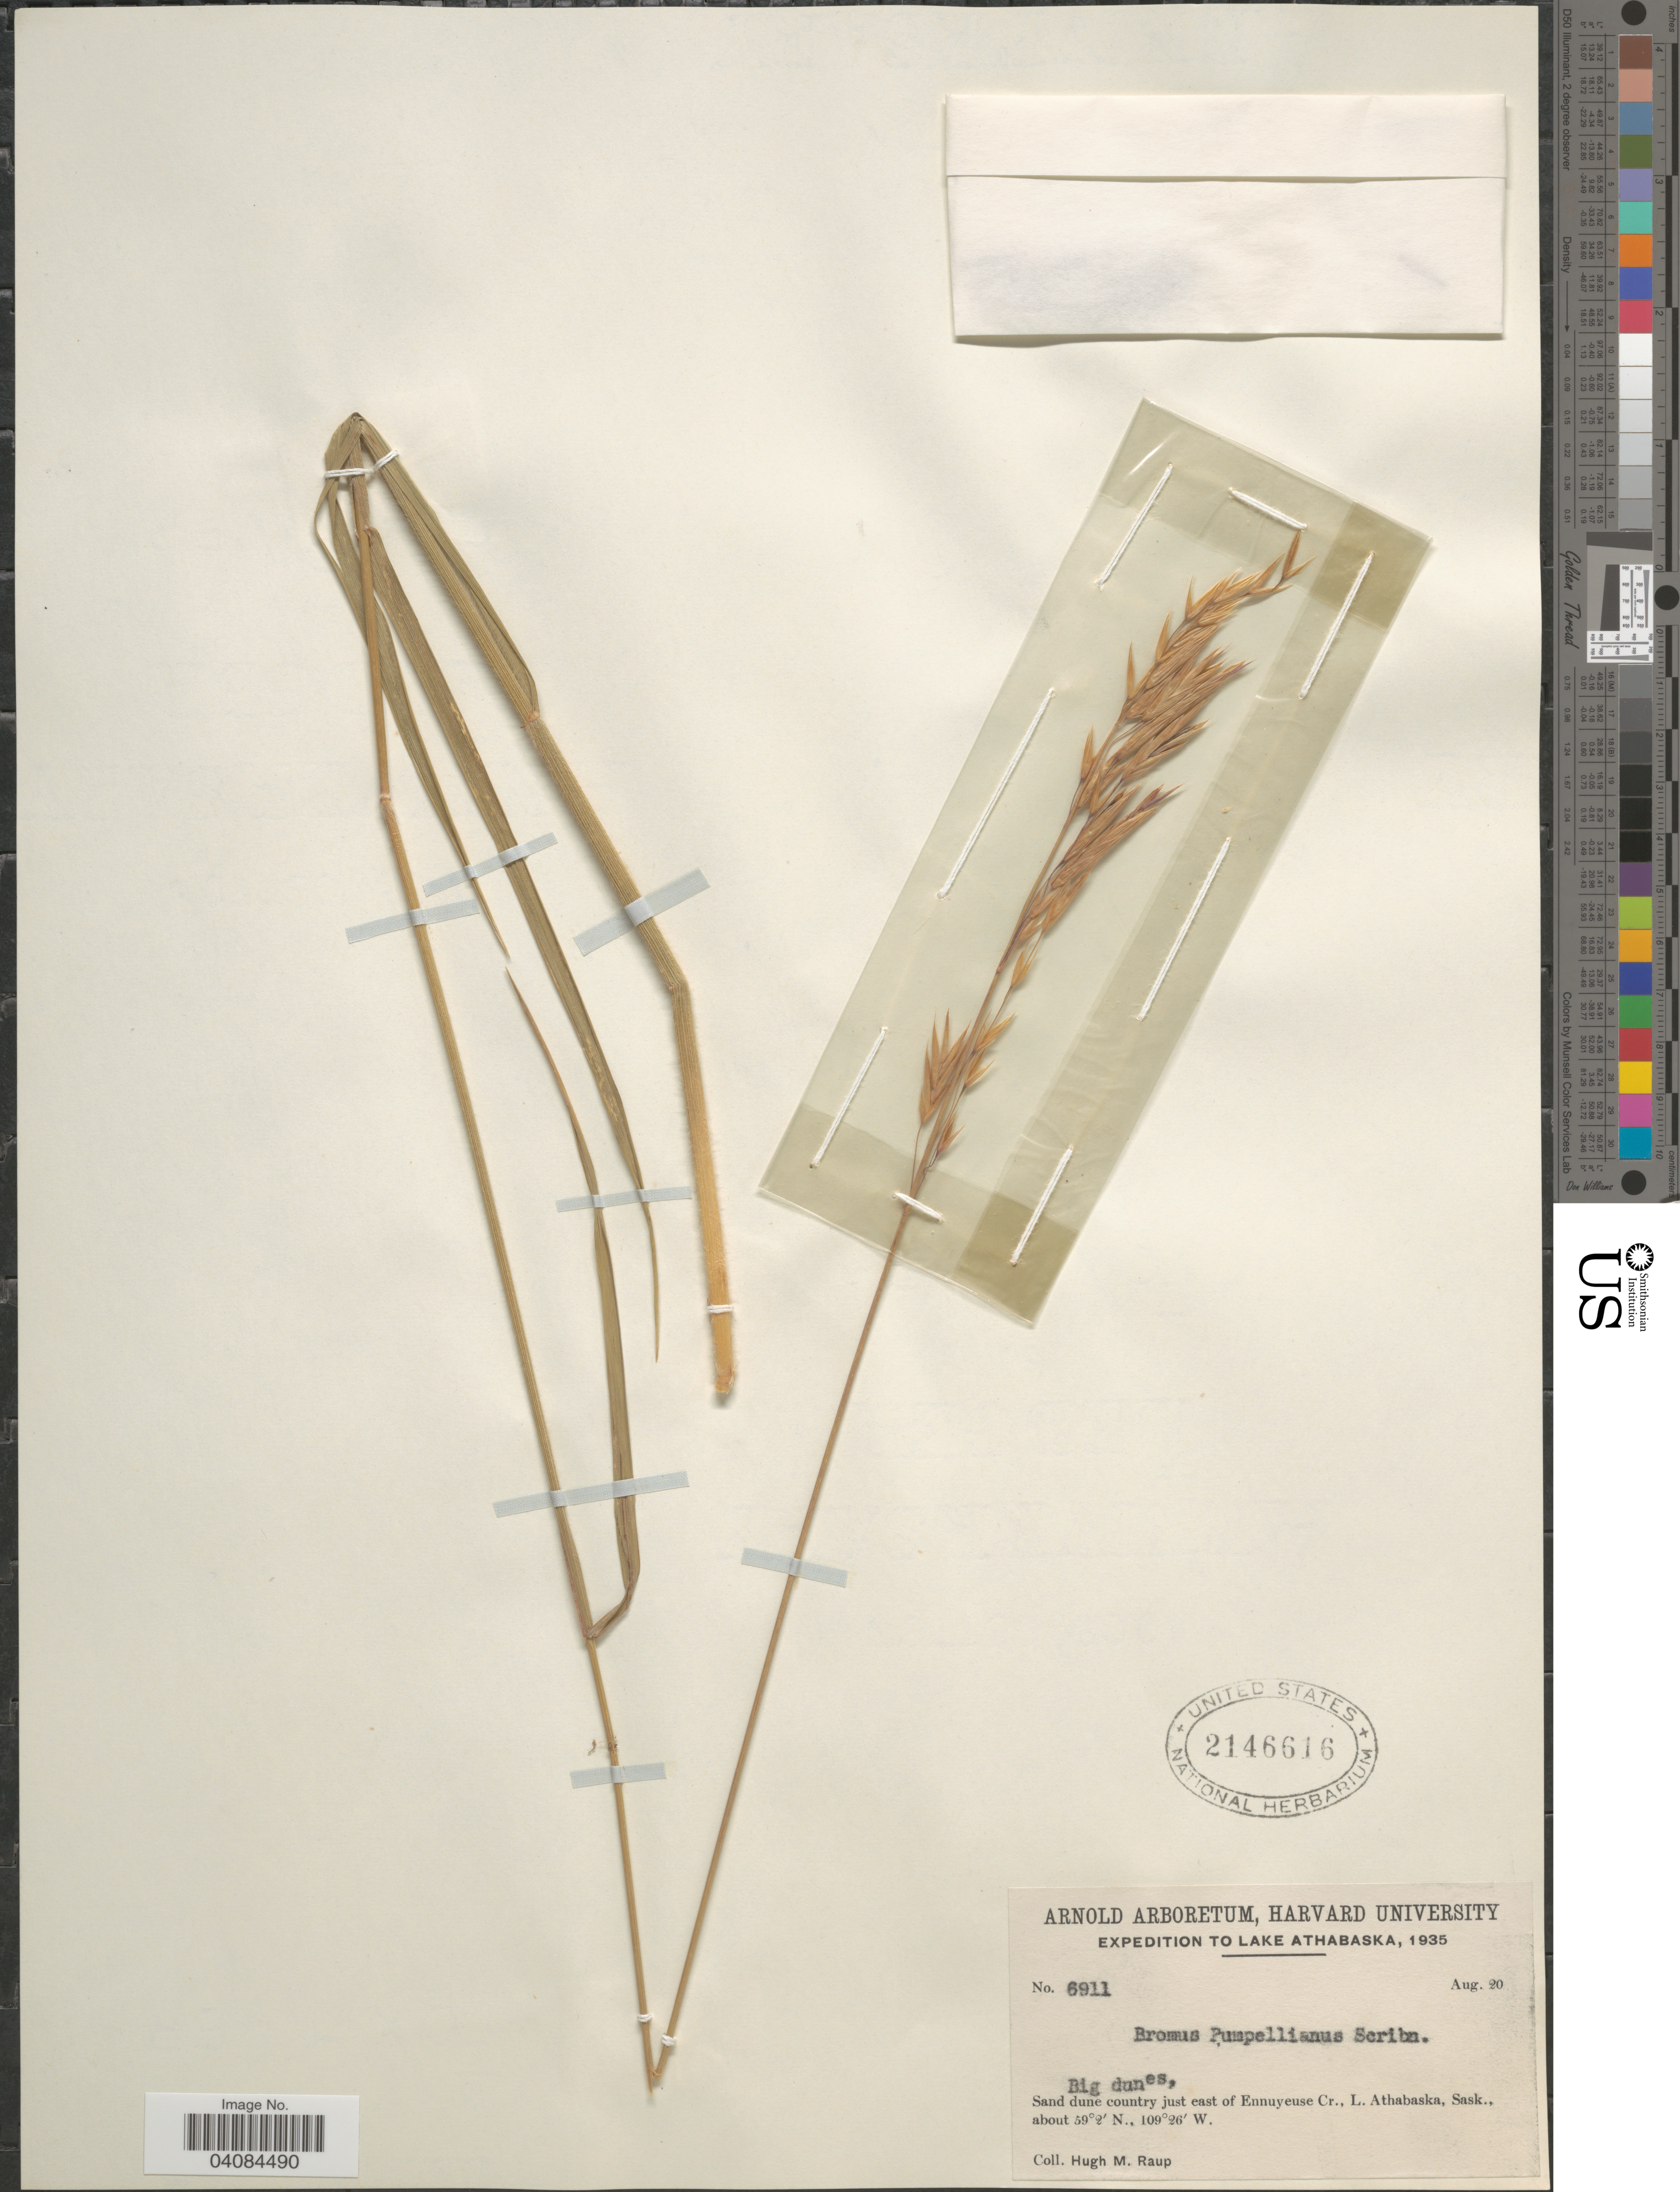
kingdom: Plantae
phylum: Tracheophyta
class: Liliopsida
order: Poales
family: Poaceae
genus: Bromus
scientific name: Bromus pumpellianus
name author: Scribn.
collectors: H. Raup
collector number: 6911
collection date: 1935-08-20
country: Canada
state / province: Saskatchewan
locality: Arnold Arboretum, Harvard University Expedition to Lake Athabaska, 1935. Sand dune country just east of Ennuyeuse Cr., L. Athabaska.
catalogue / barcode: US 2146616